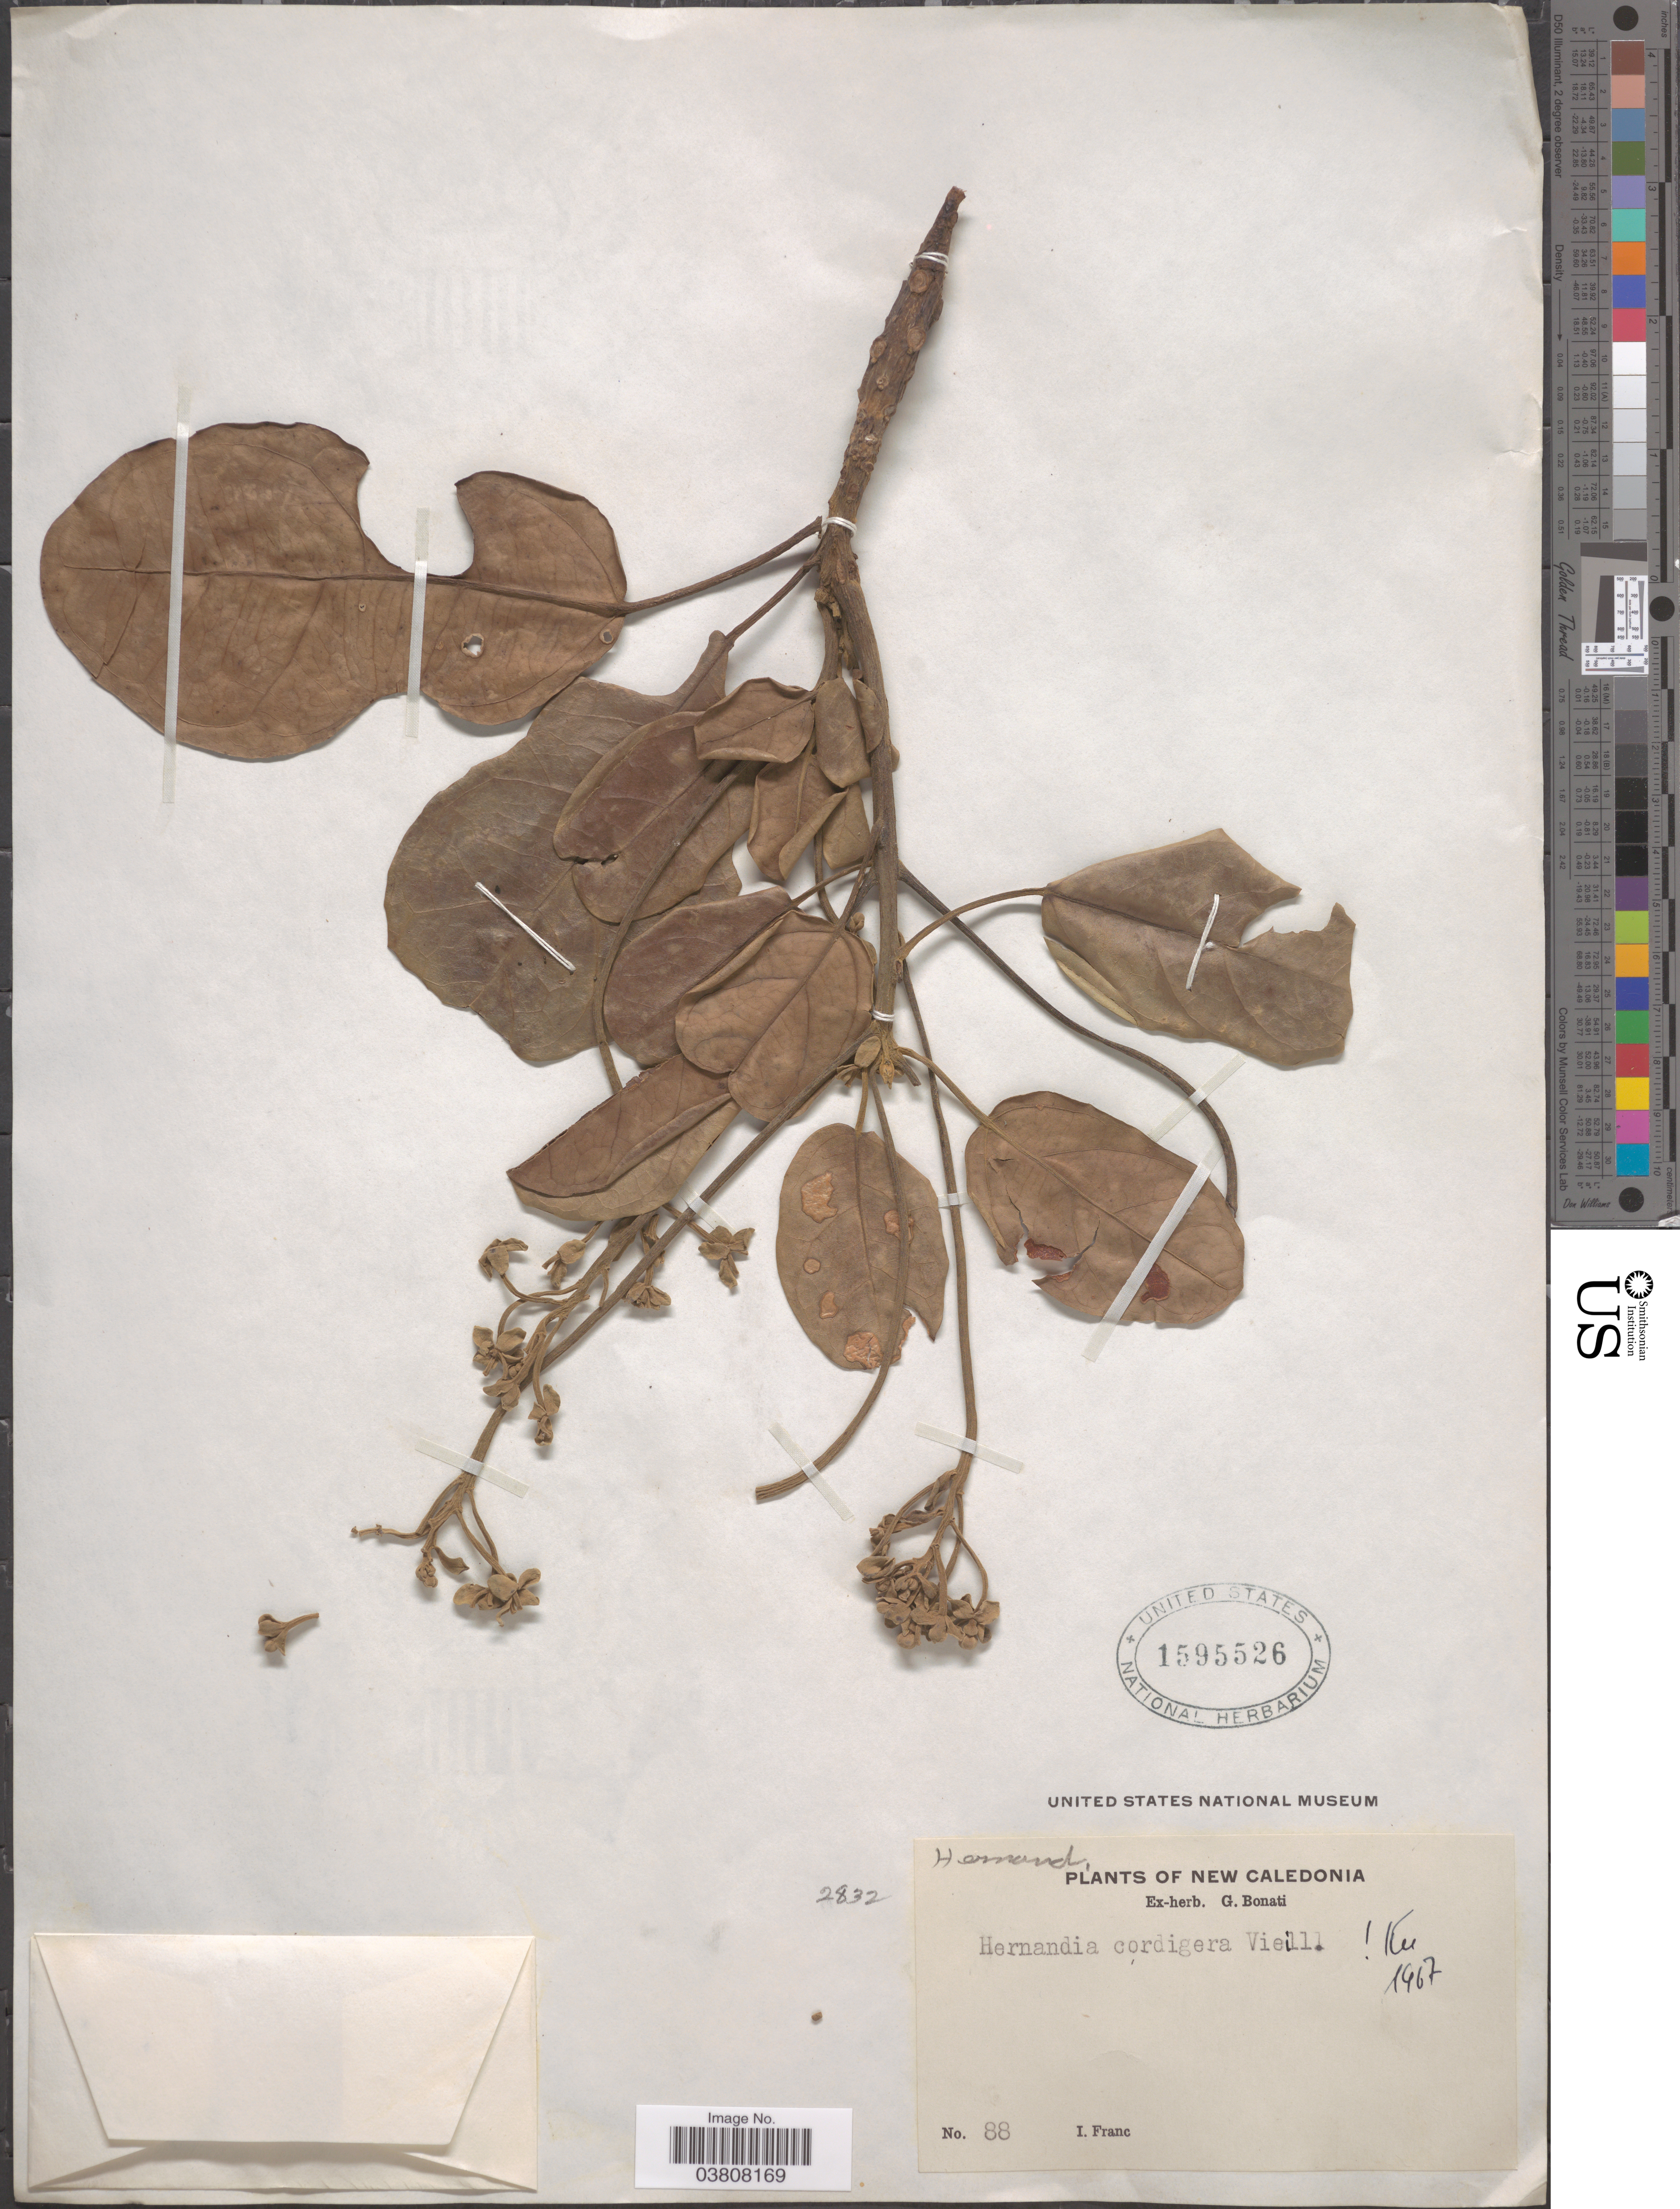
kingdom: Plantae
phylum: Tracheophyta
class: Magnoliopsida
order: Laurales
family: Hernandiaceae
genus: Hernandia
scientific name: Hernandia cordigera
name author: Vieill.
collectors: I. Franc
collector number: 88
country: New Caledonia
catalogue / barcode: US 1595526